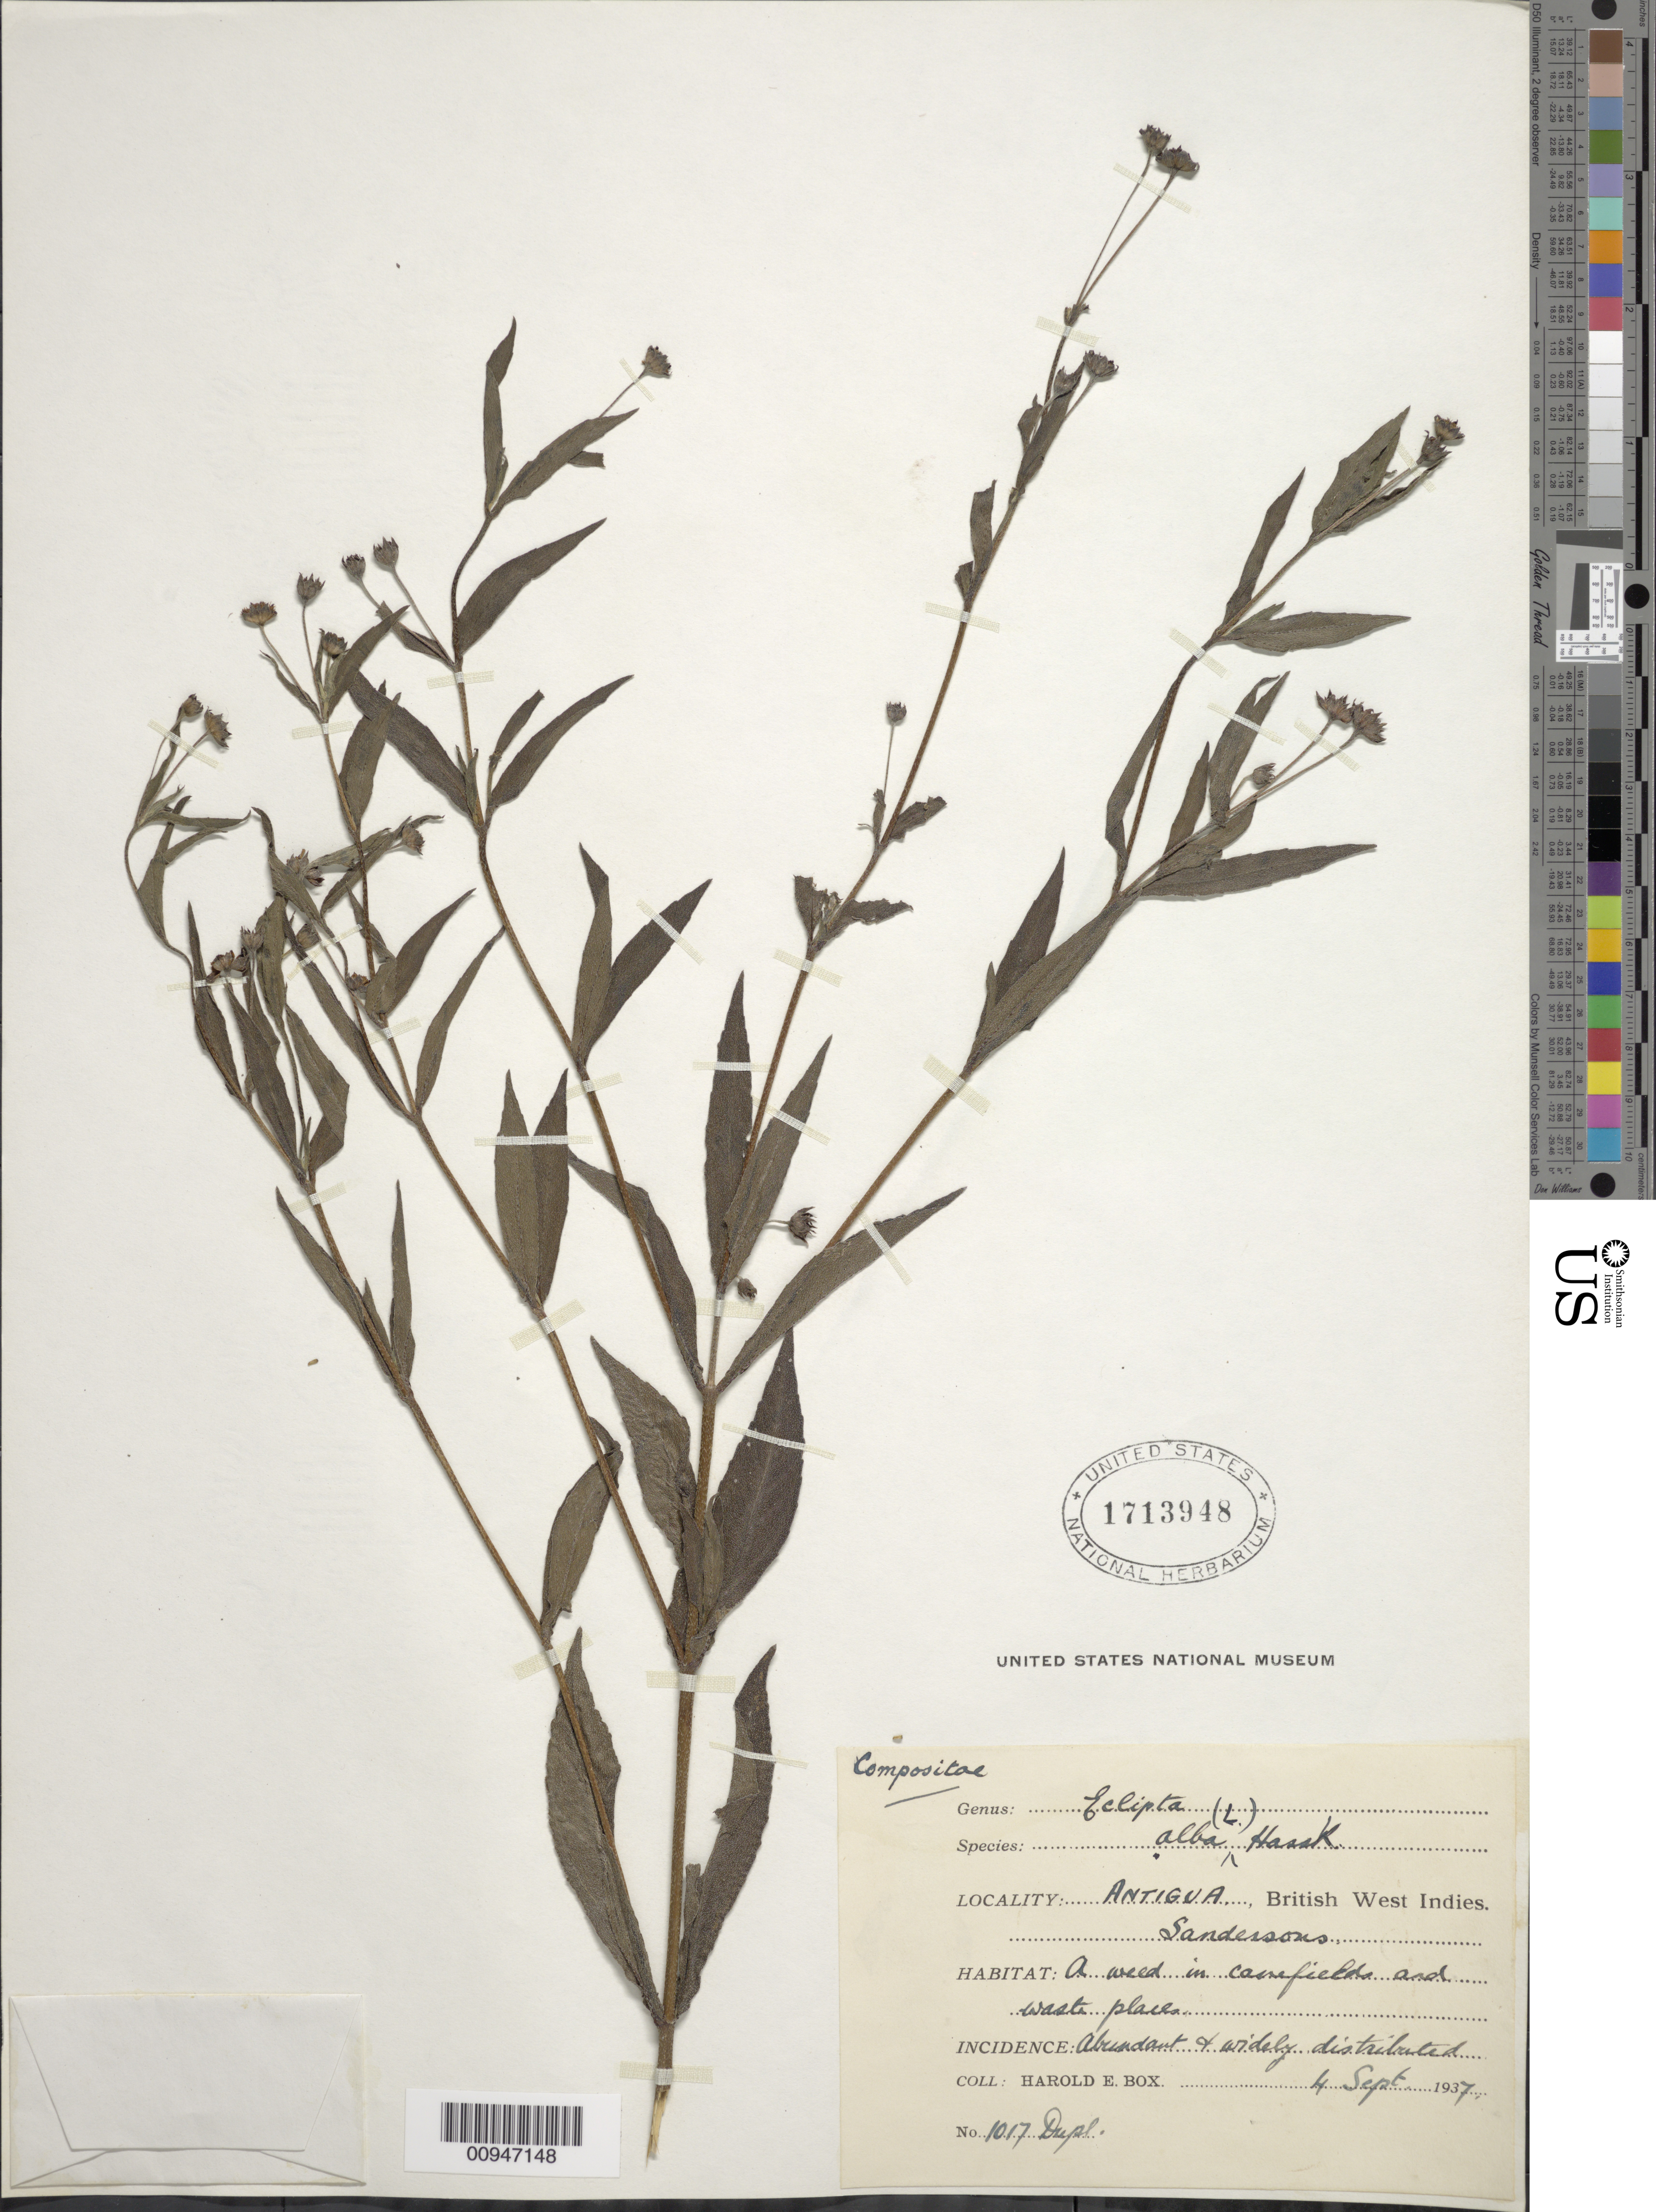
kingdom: Plantae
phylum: Tracheophyta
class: Magnoliopsida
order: Asterales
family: Asteraceae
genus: Eclipta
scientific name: Eclipta alba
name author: (L.) Hassk.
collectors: H. E. Box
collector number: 1017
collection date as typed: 04 Sep 1937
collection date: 1937-09-04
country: Antigua and Barbuda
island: Antigua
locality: Sandersons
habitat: In canefields and waste places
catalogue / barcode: US 1713948